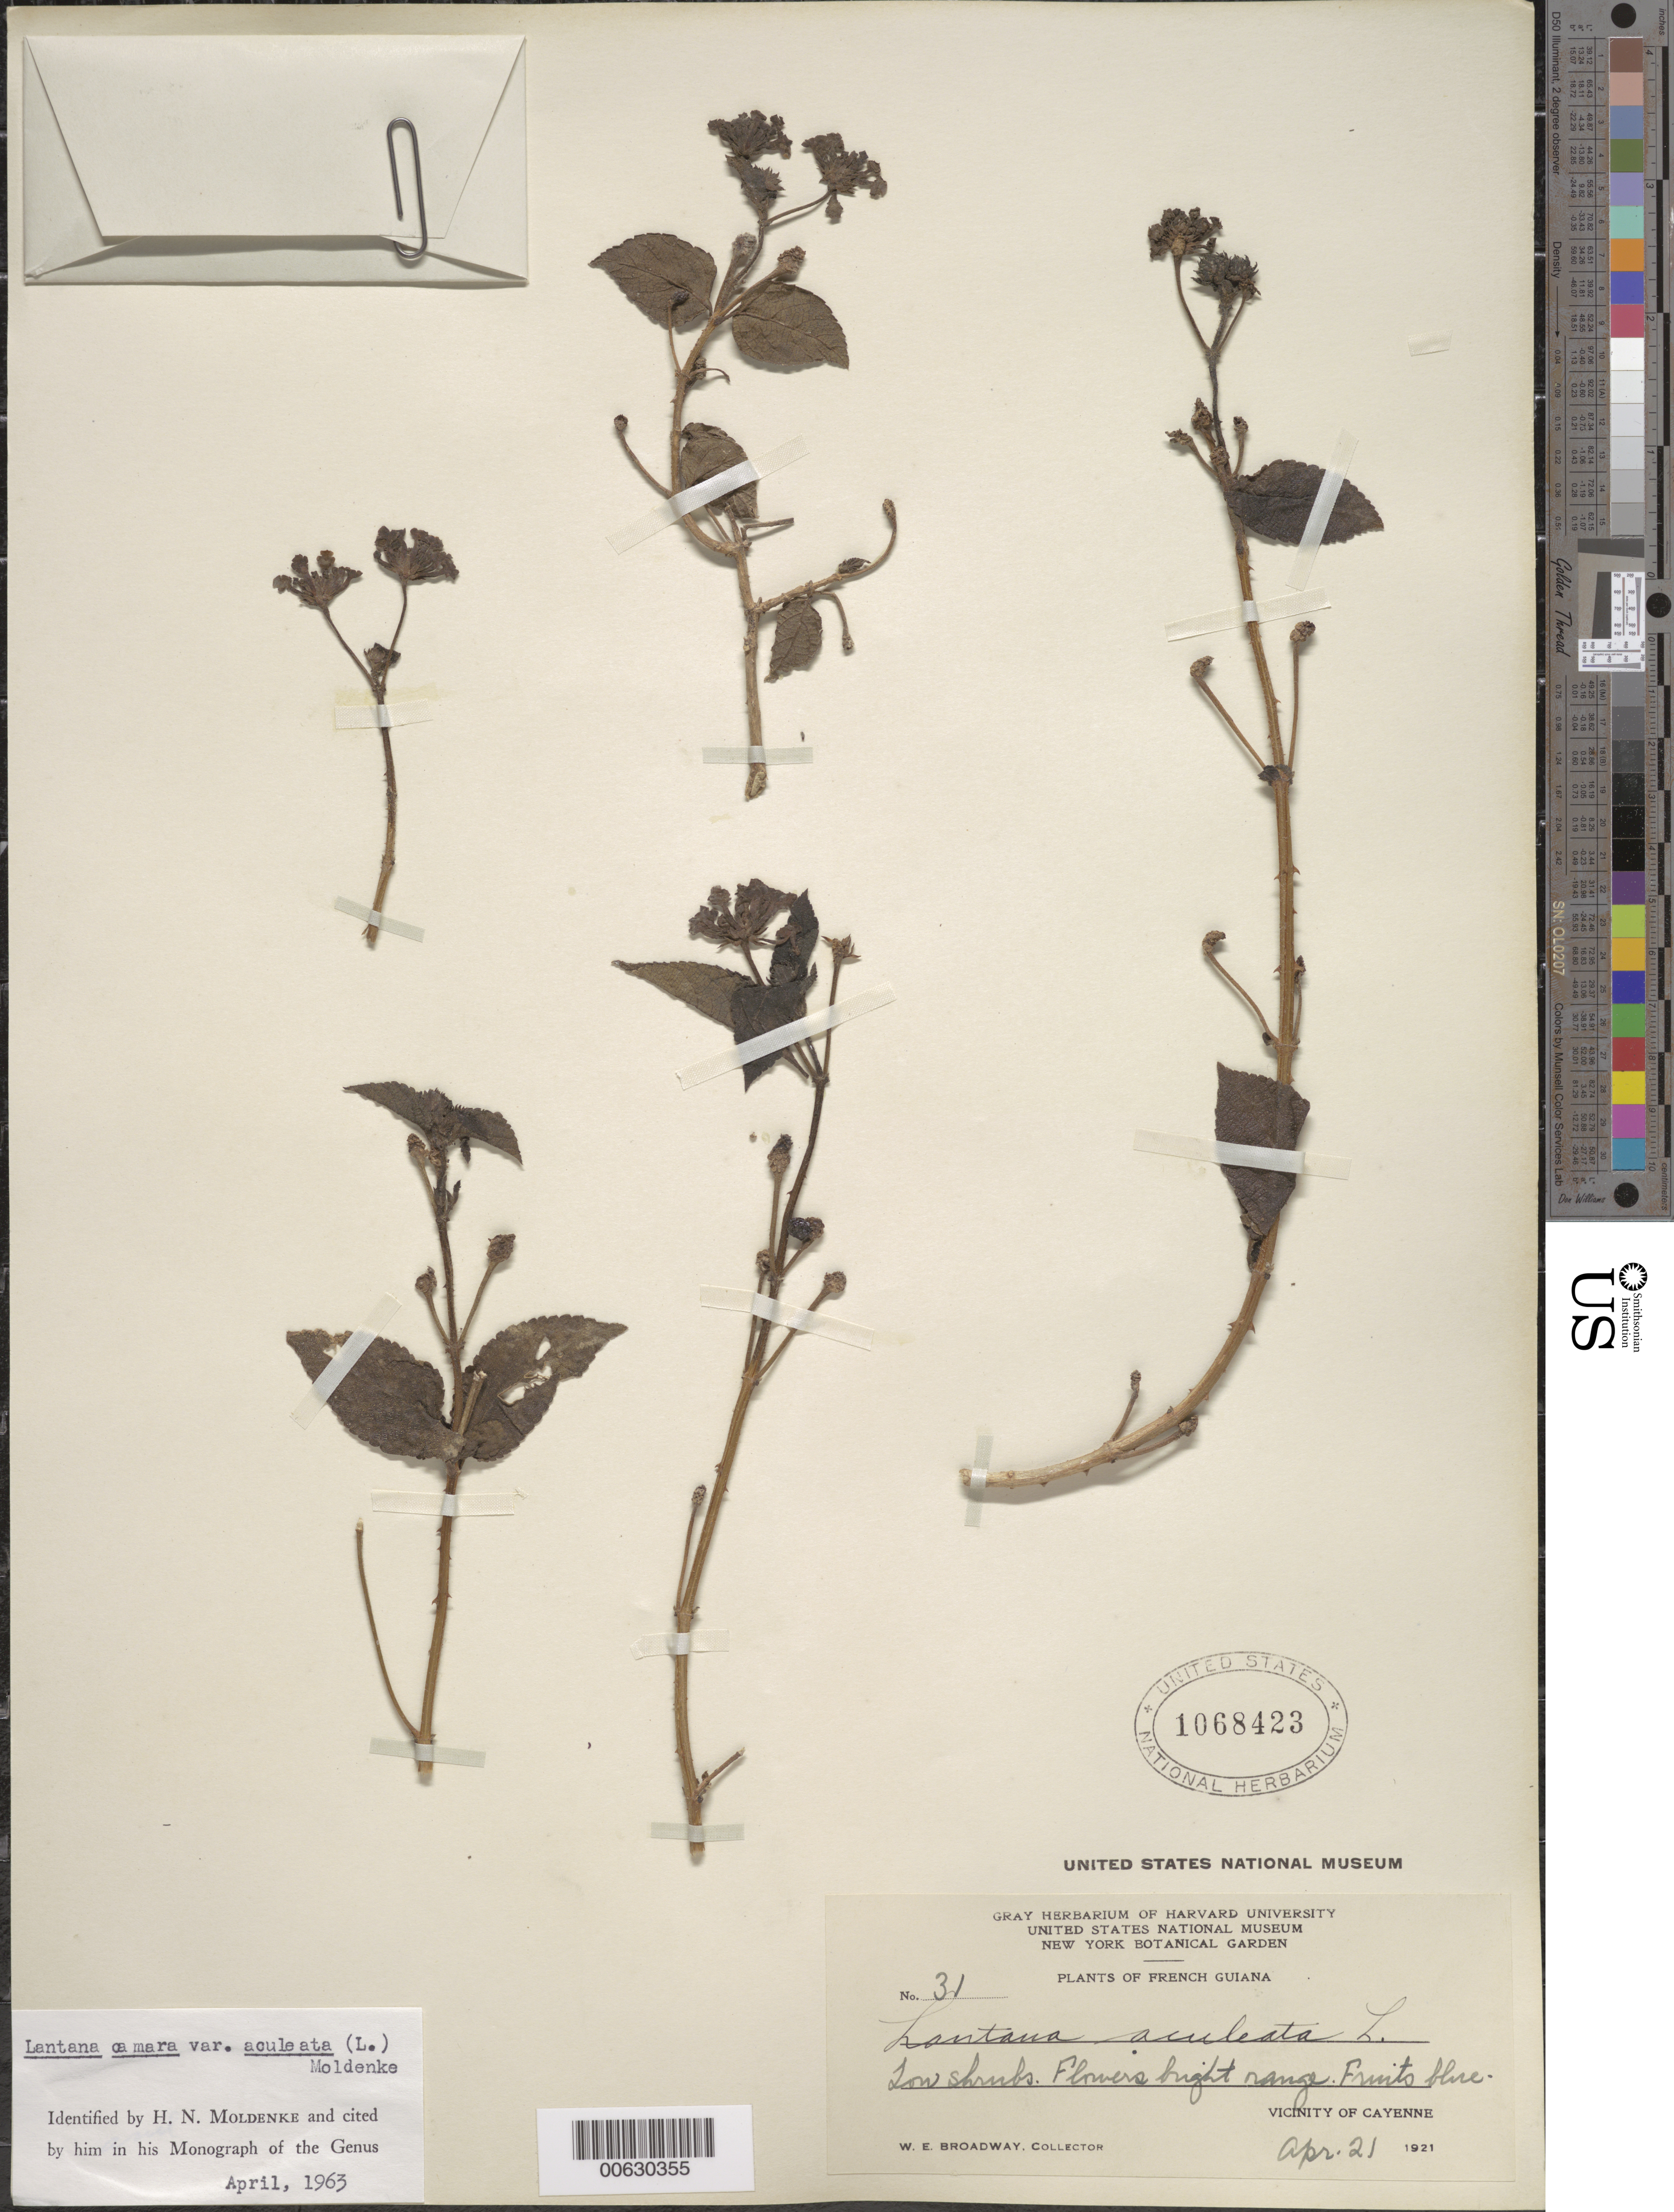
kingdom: Plantae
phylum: Tracheophyta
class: Magnoliopsida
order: Lamiales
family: Verbenaceae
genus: Lantana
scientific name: Lantana camara var. aculeata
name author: (L.) Moldenke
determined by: Moldenke, H. N.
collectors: W. E. Broadway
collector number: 31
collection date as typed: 21-Apr-21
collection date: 1921-04-21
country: French Guiana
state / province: Cayenne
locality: Cayenne, vic.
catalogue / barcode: US 1068423